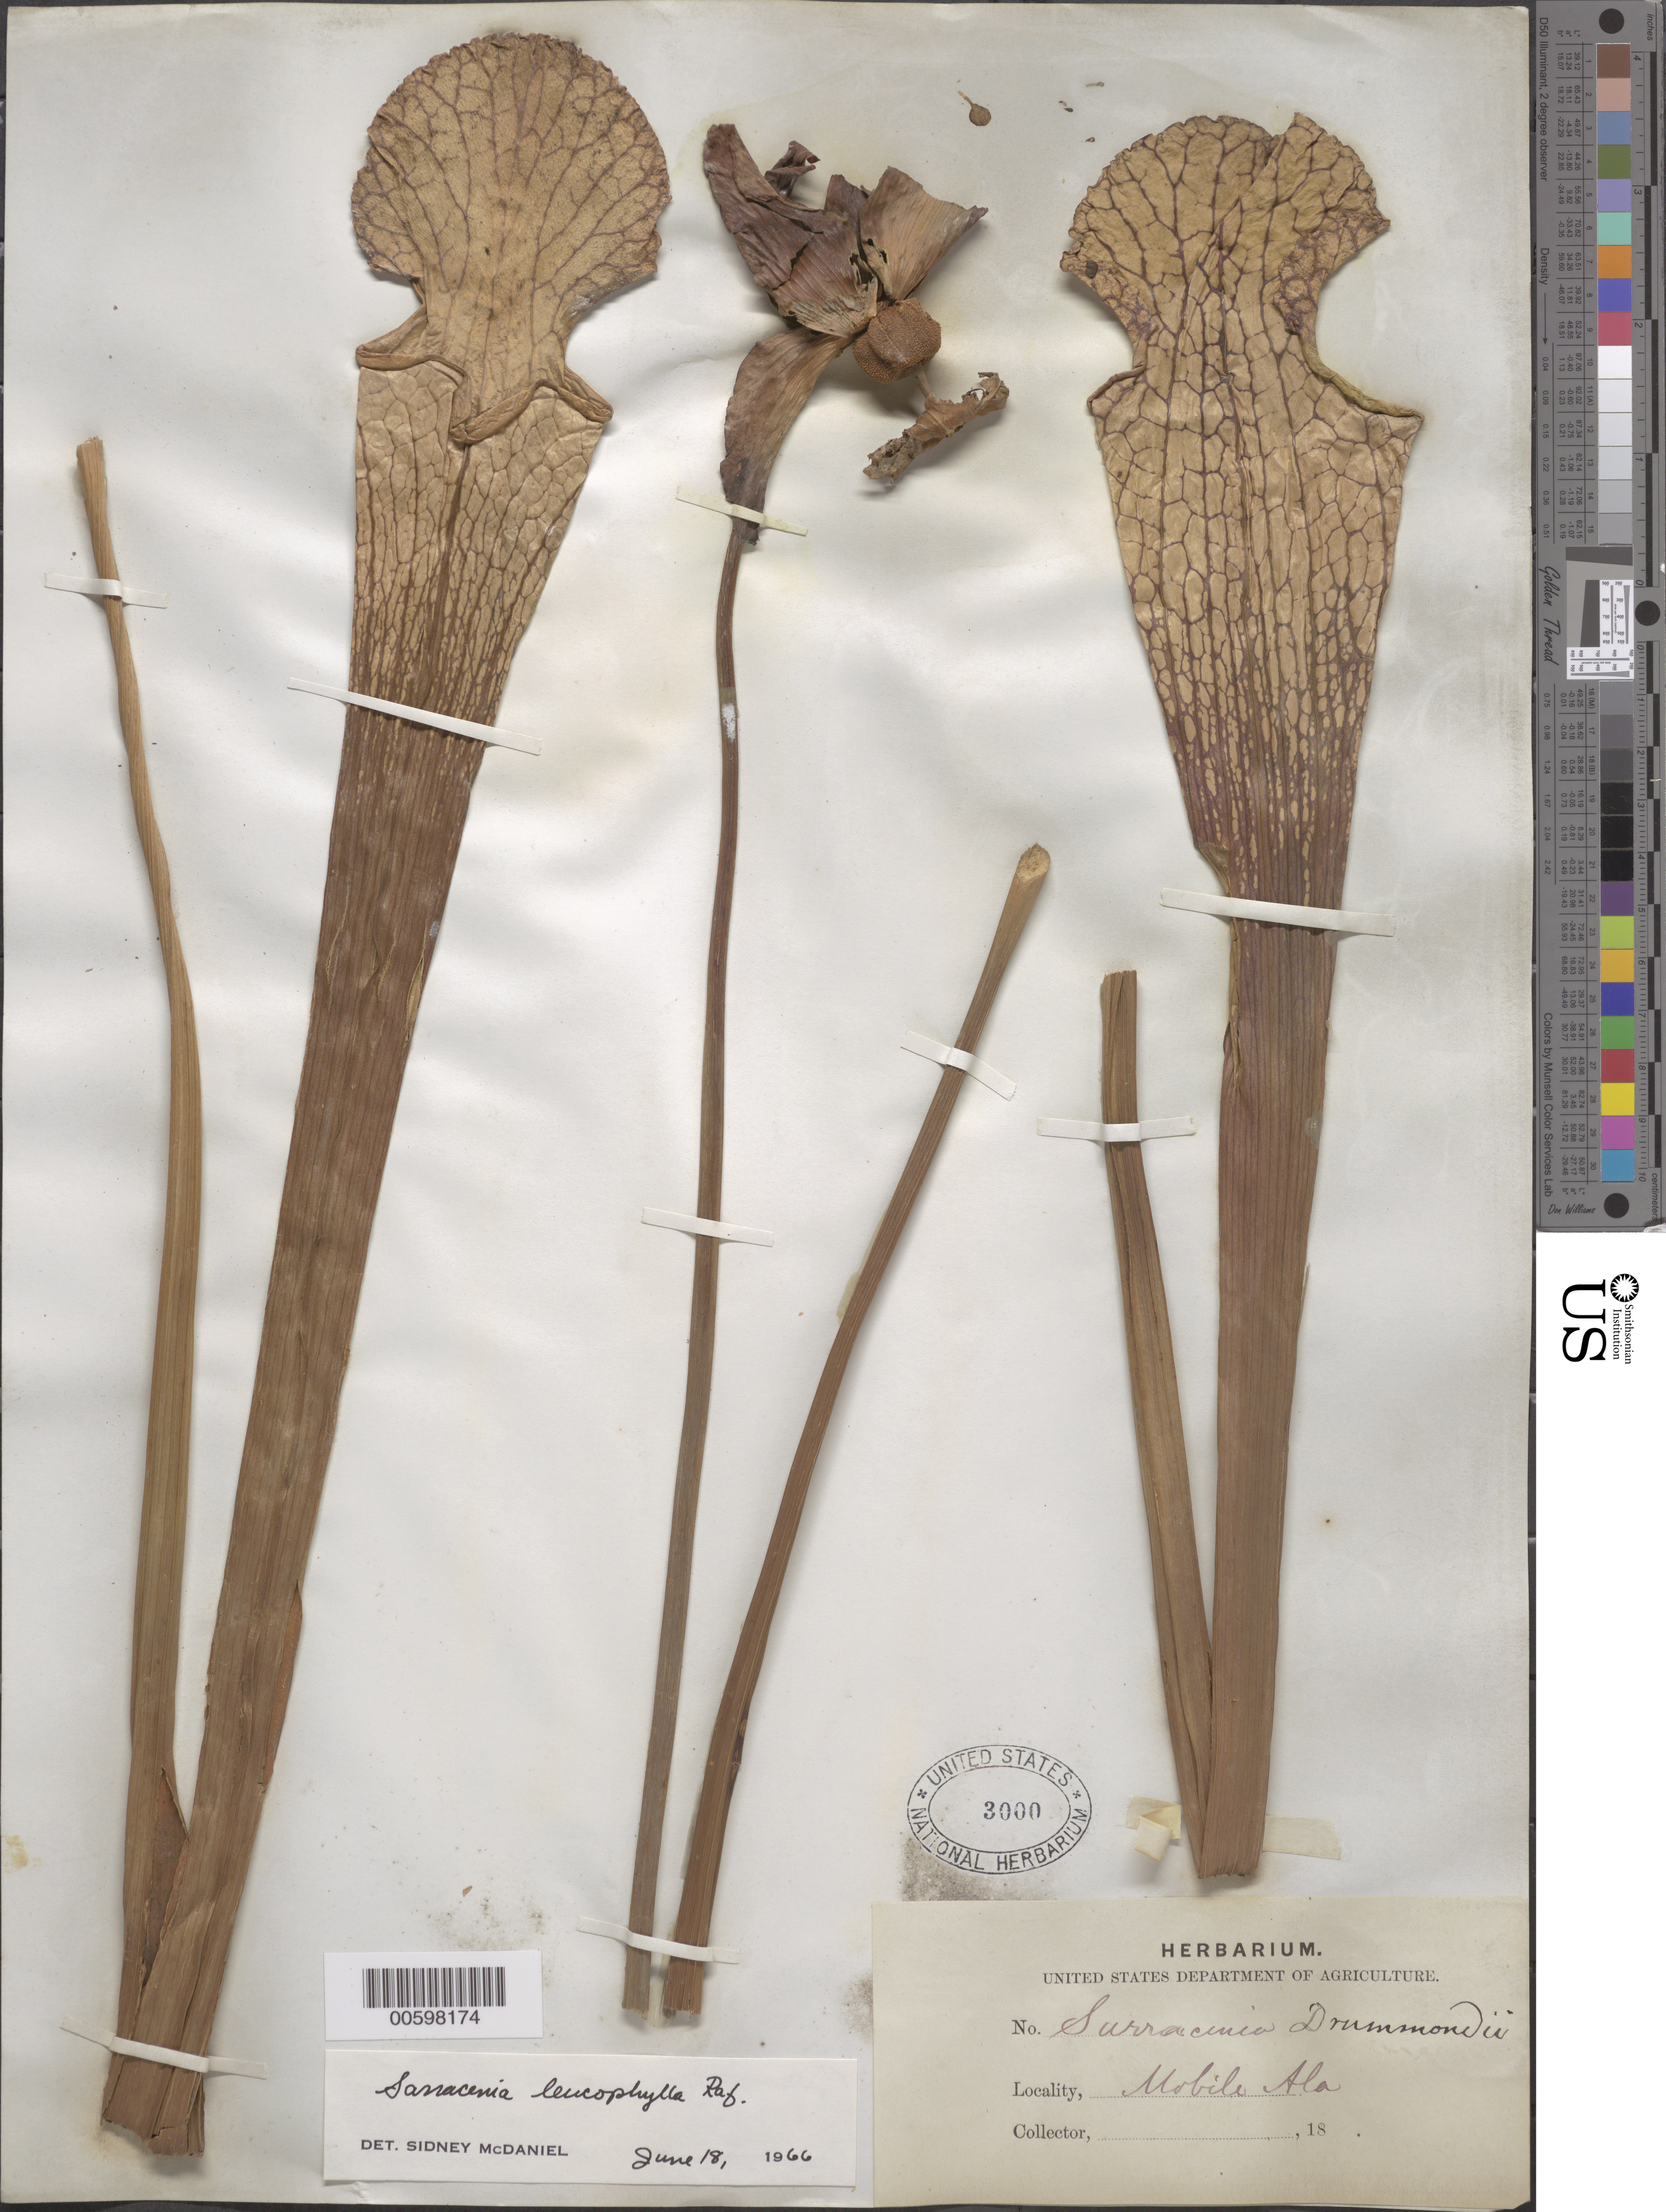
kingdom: Plantae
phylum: Tracheophyta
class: Magnoliopsida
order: Ericales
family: Sarraceniaceae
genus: Sarracenia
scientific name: Sarracenia leucophylla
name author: Raf.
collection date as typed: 18--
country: United States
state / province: Alabama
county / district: Mobile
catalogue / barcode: US 3000